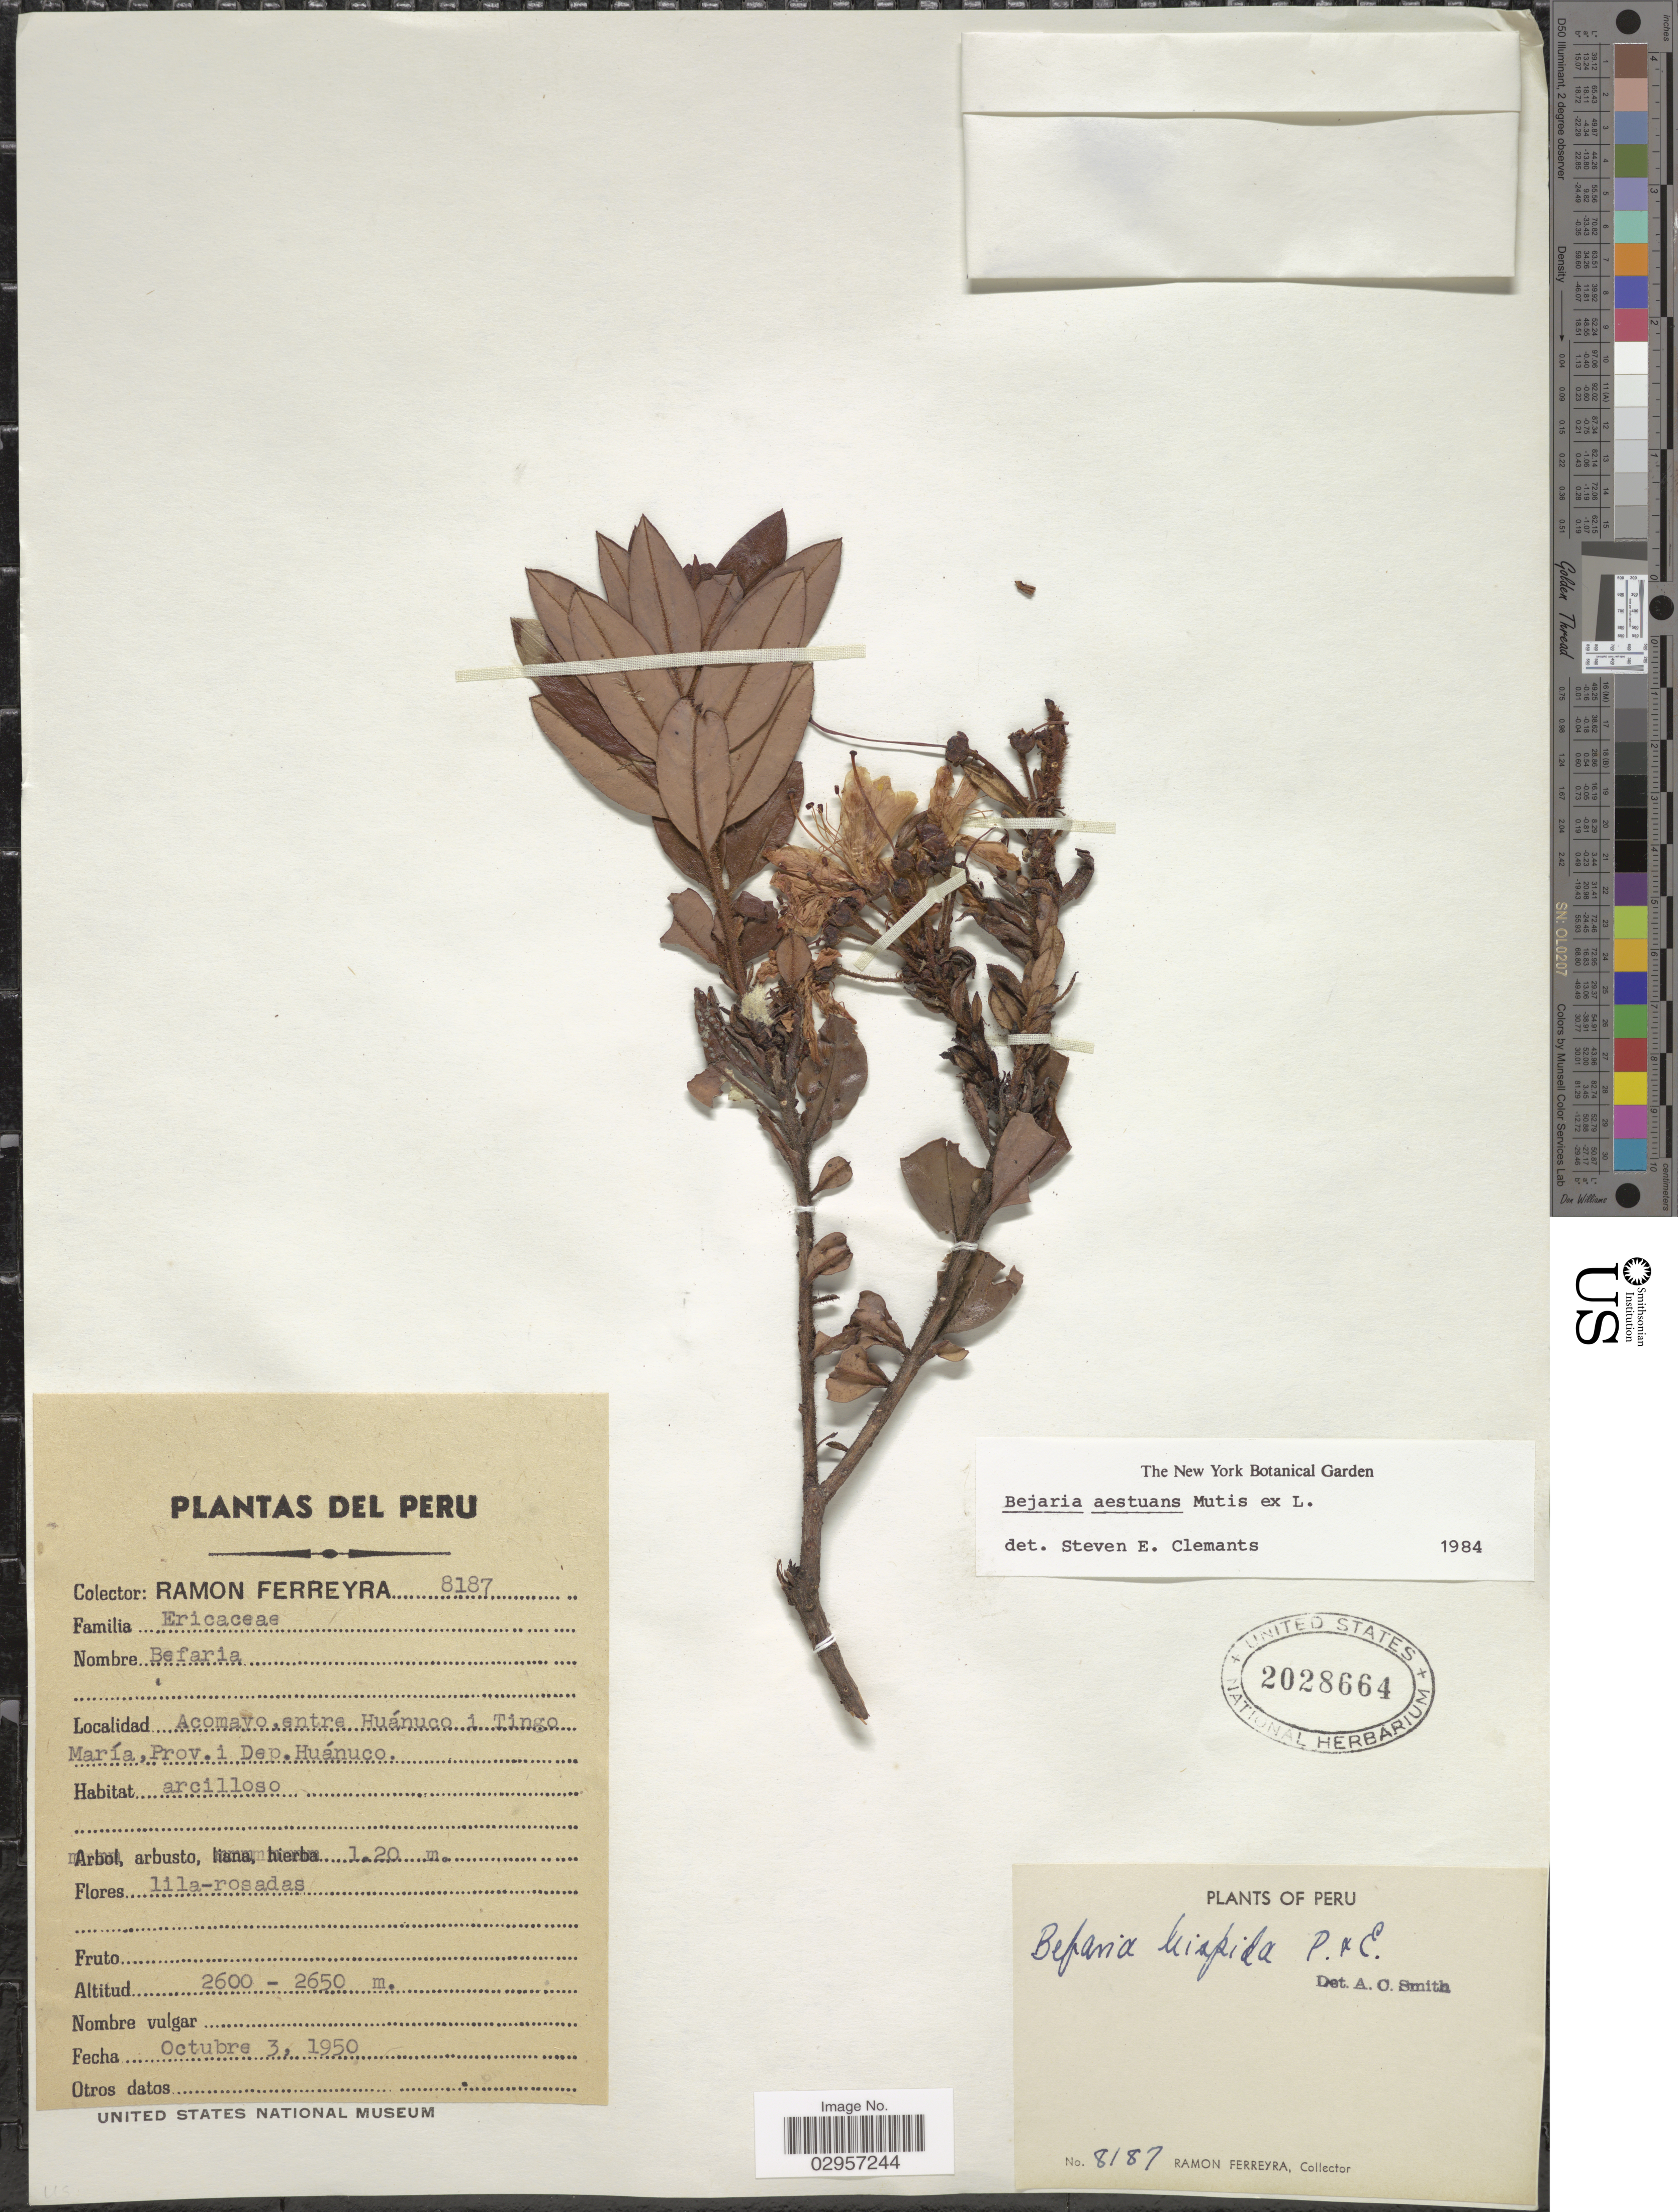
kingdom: Plantae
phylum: Tracheophyta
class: Magnoliopsida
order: Ericales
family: Ericaceae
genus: Befaria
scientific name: Befaria aestuans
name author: Mutis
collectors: R. A. Ferreyra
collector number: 8187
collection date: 1950-10-03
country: Peru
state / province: Huánuco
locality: Acomayo, entre Huánuco i Tingo María, Prov. i Dep. Huánuco.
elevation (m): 2600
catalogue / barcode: US 2028664